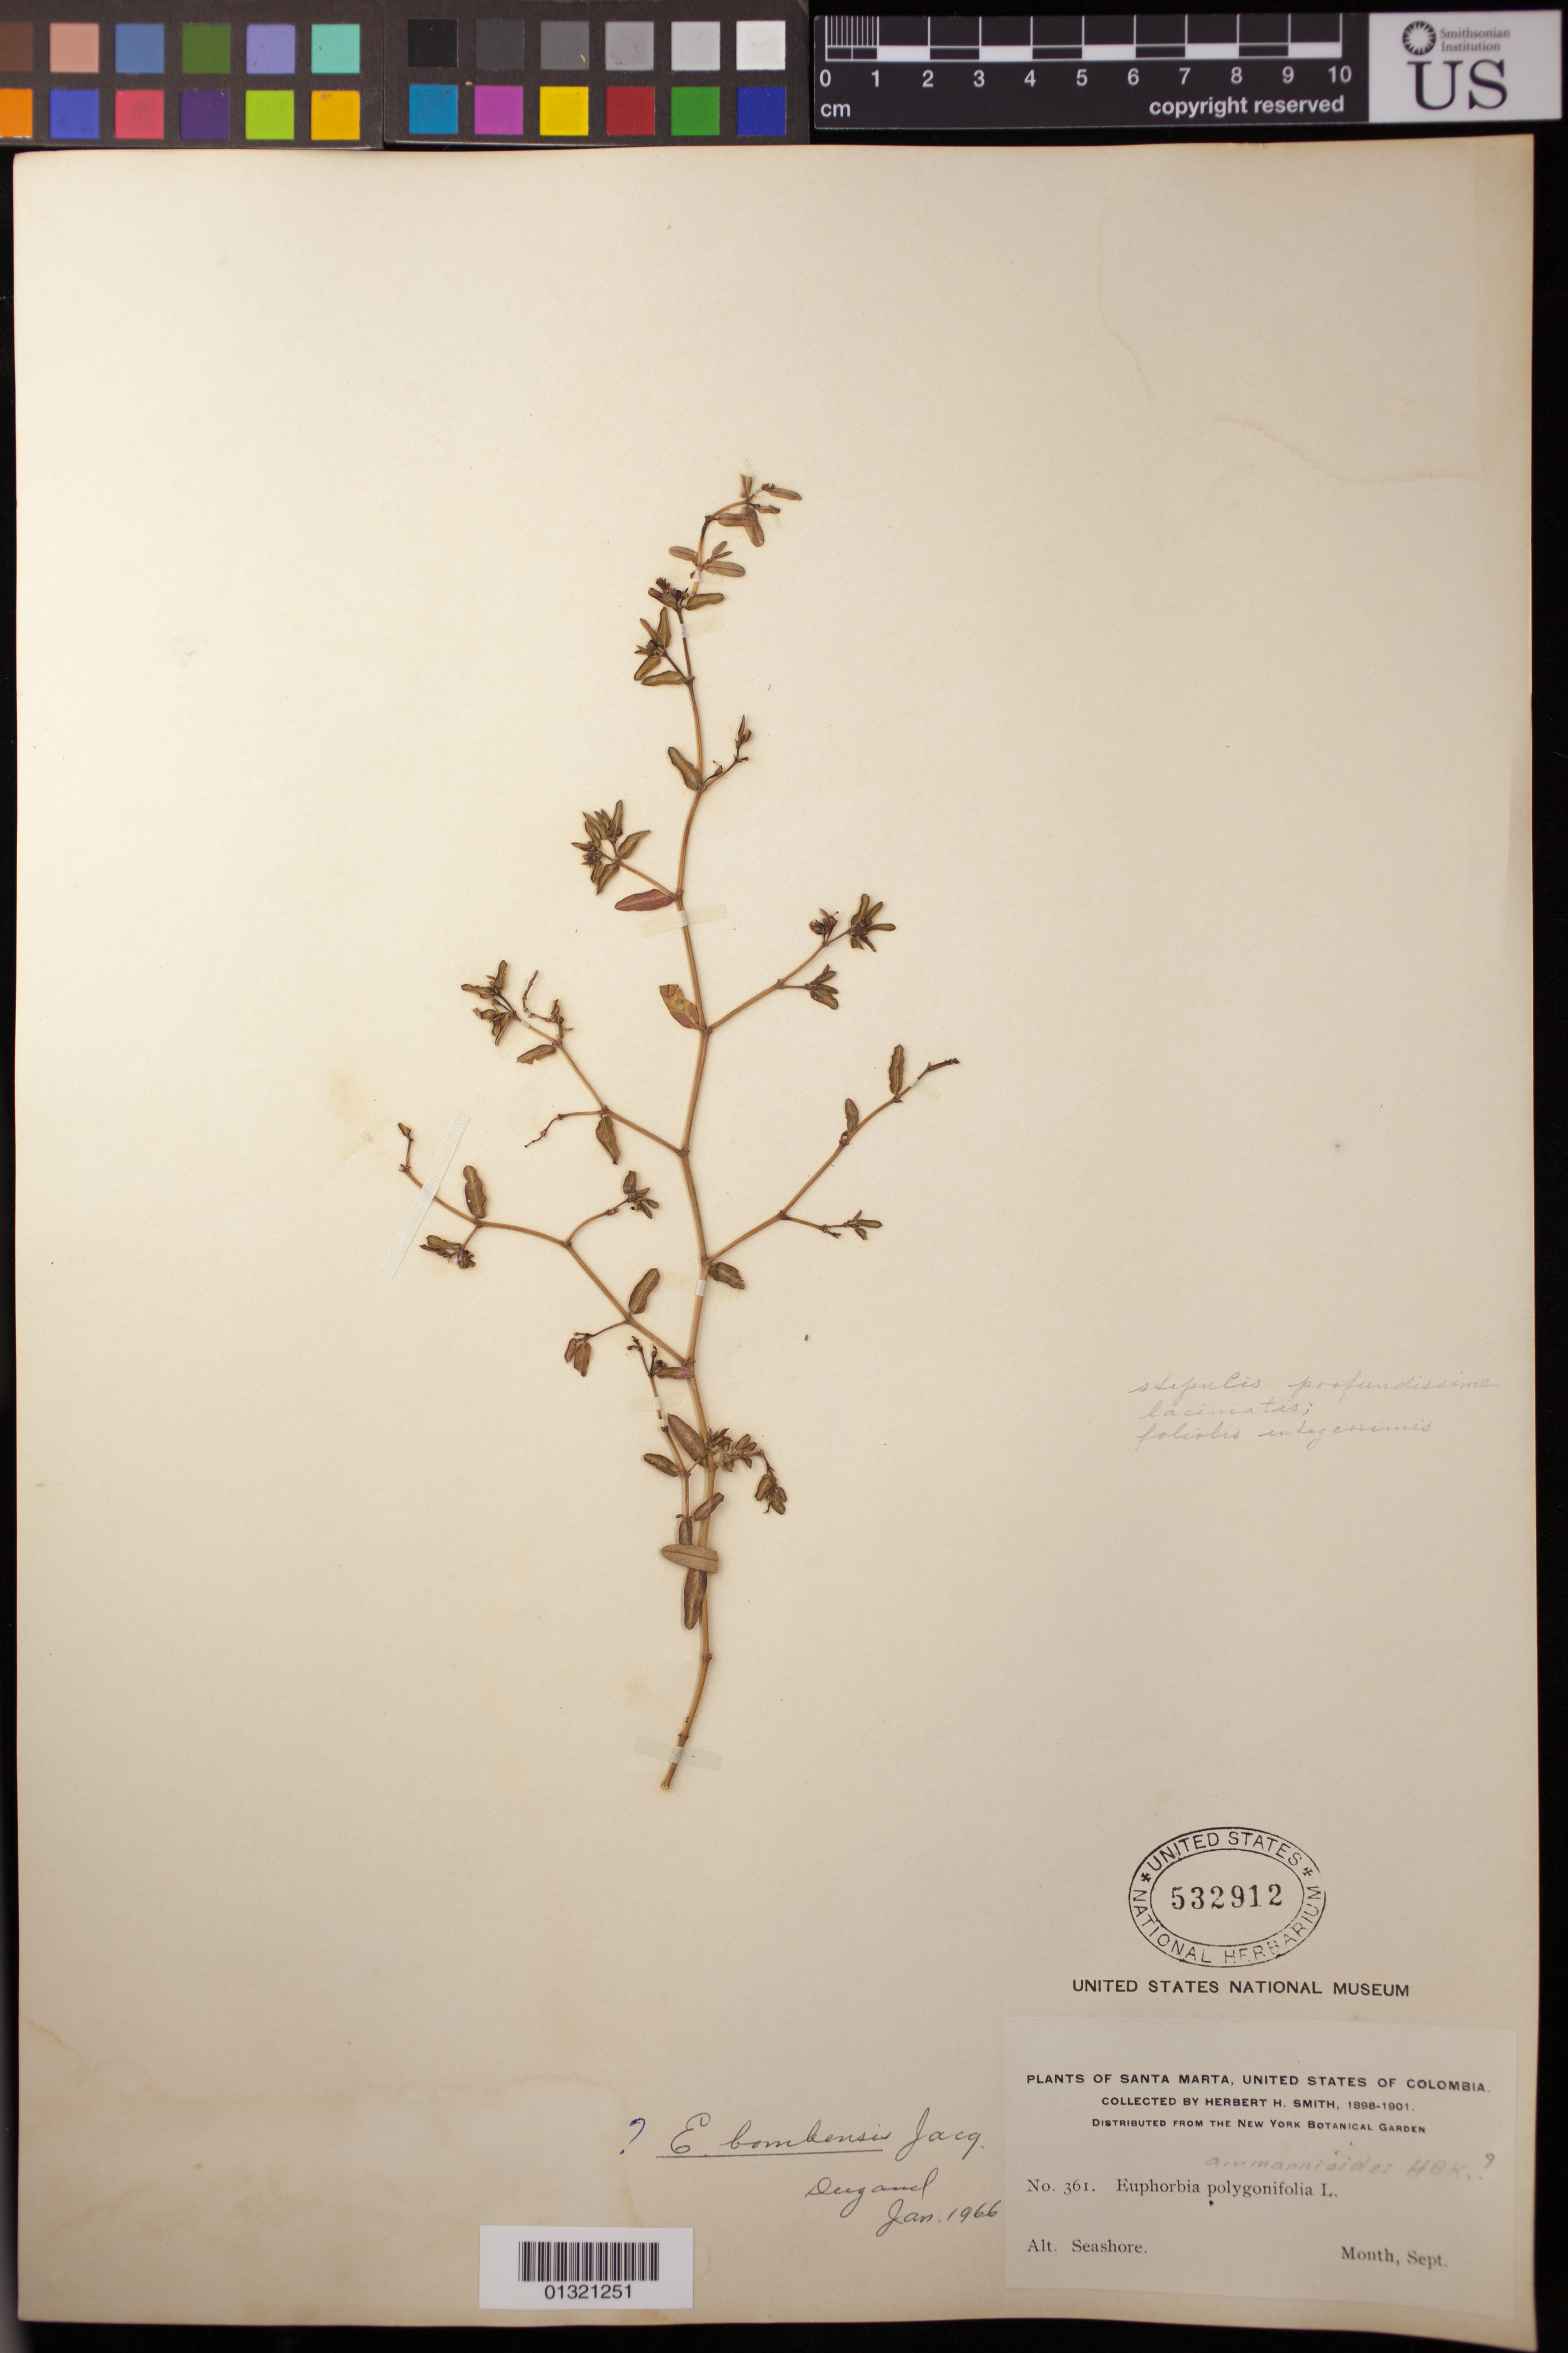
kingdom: Plantae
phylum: Tracheophyta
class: Magnoliopsida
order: Malpighiales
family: Euphorbiaceae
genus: Euphorbia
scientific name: Euphorbia bombensis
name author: Jacq.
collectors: H. H. Smith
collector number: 361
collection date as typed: September 1898-1901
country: Colombia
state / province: Magdalena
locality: Santa Marta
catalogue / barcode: US 532912